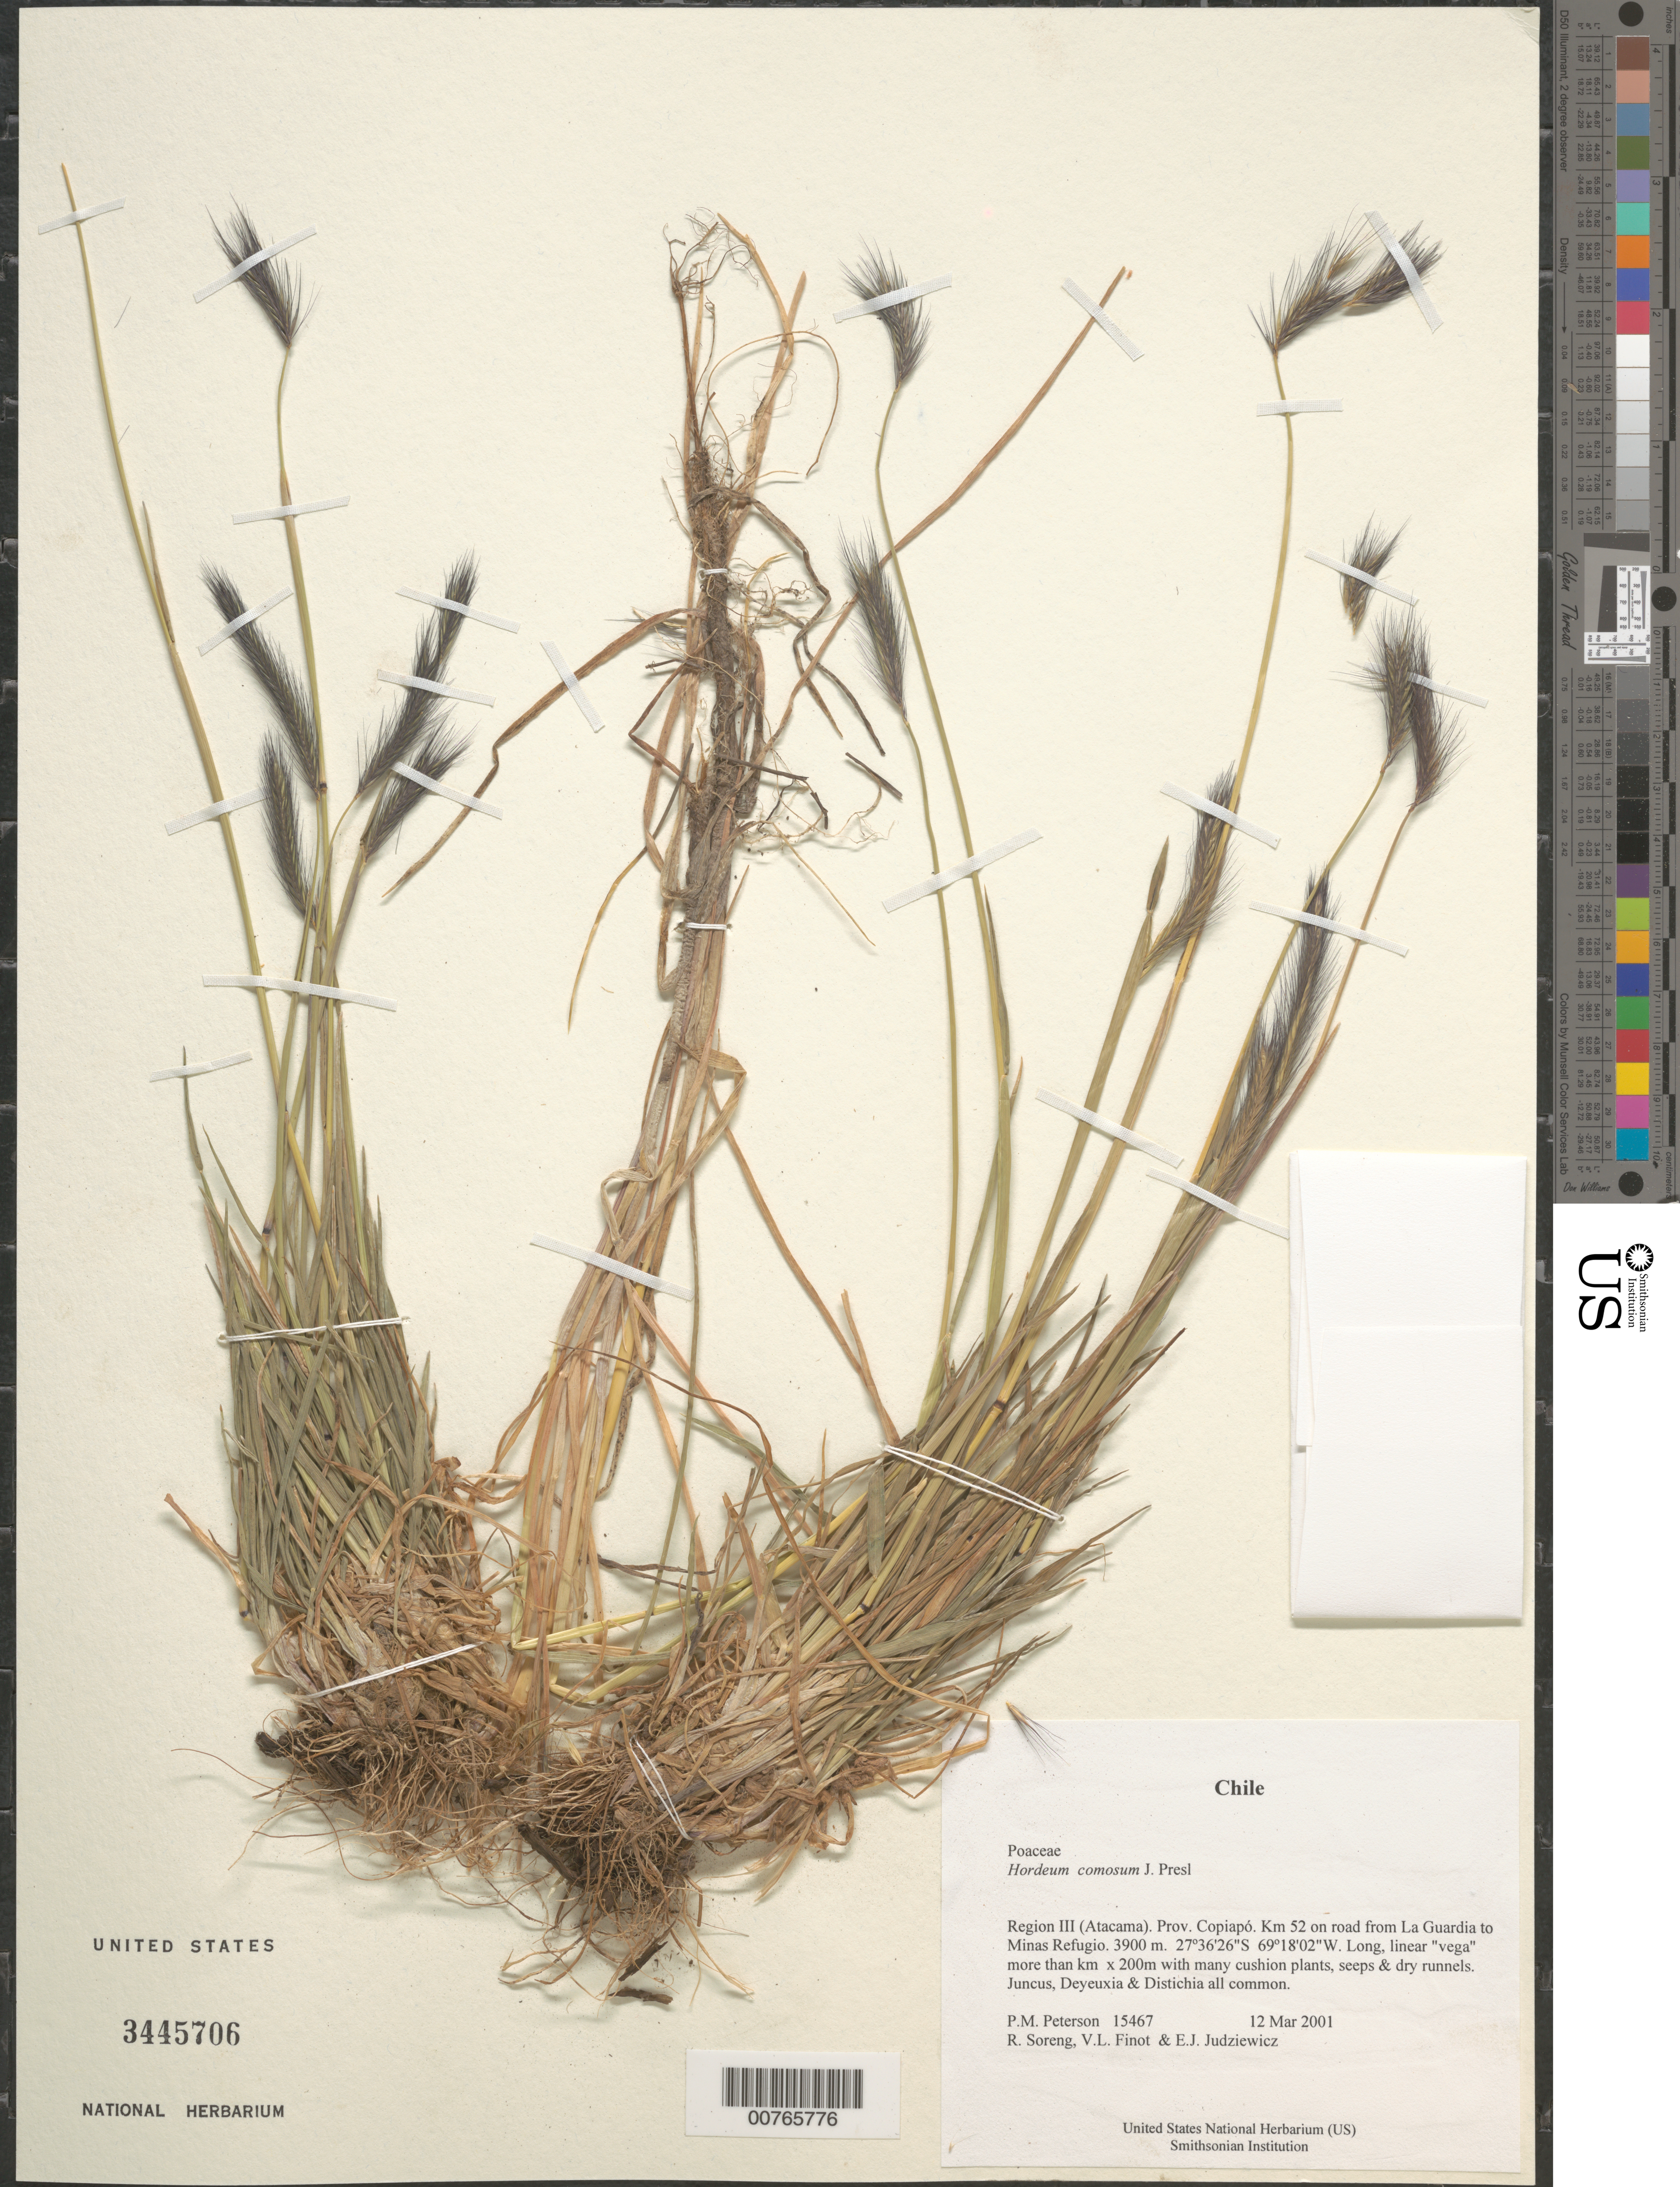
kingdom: Plantae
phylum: Tracheophyta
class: Liliopsida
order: Poales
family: Poaceae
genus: Hordeum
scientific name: Hordeum comosum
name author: J. Presl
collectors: P. M. Peterson, R. J. Soreng, V. Finot & E. J. Judziewicz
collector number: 15467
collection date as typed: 12 Mar 2001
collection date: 2001-03-12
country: Chile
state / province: Atacama (III)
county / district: Copiapó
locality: Km 52 on road from La Guardia to Minas Refugio.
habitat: Long, linear "vega" more than km x 200m with many cushion plants, seeps & dry runnels.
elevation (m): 3900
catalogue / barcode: US 3445706